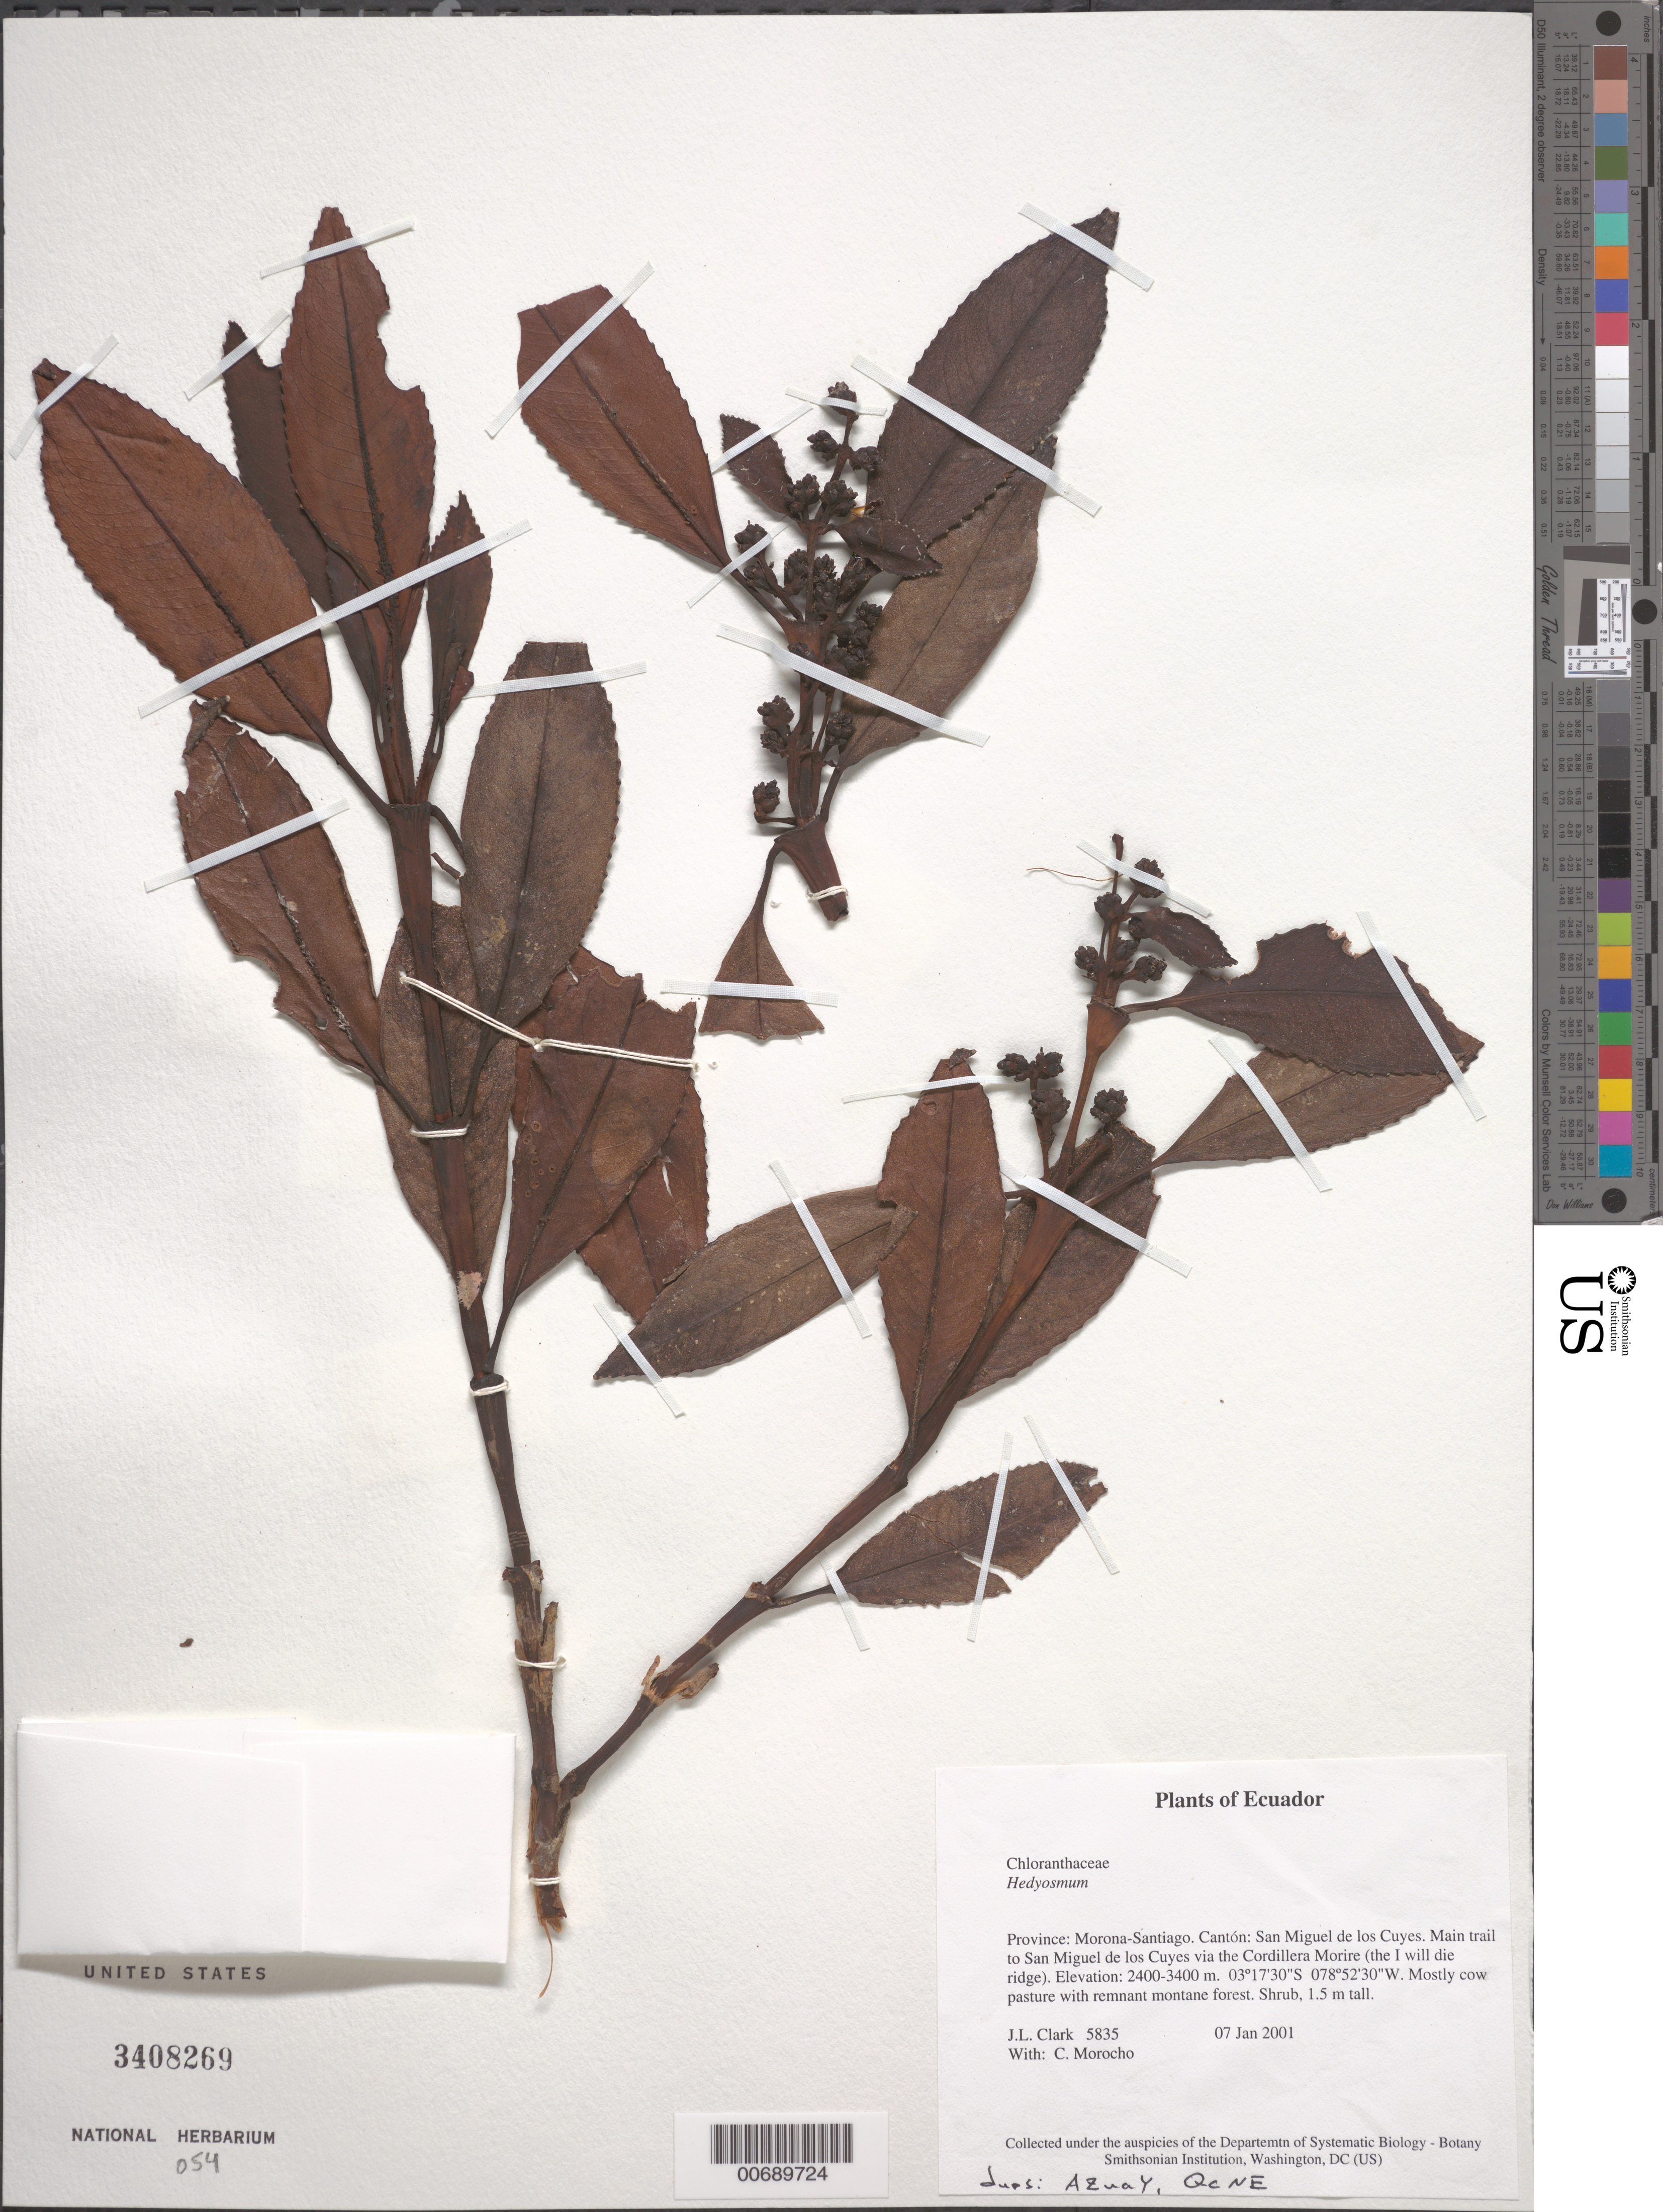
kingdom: Plantae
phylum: Tracheophyta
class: Magnoliopsida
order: Chloranthales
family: Chloranthaceae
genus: Hedyosmum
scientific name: Hedyosmum sp.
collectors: J. L. Clark & C. Morocho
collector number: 5835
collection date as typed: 07 Jan 2001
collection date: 2001-01-07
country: Ecuador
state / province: Morona-Santiago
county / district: San Miguel de los Cuyes ?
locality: Main Trail to Sal Miguel de los Cuyes via the Cordillera Morire (The "I will die" Ridge). [Sal Miguel de Cuyes is listed as a city not a Canton of Morona-Santiago.]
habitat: Mostly cow pasture with remnant montane forest.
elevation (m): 2400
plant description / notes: AZUAY, QCNE, US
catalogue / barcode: US 3408269